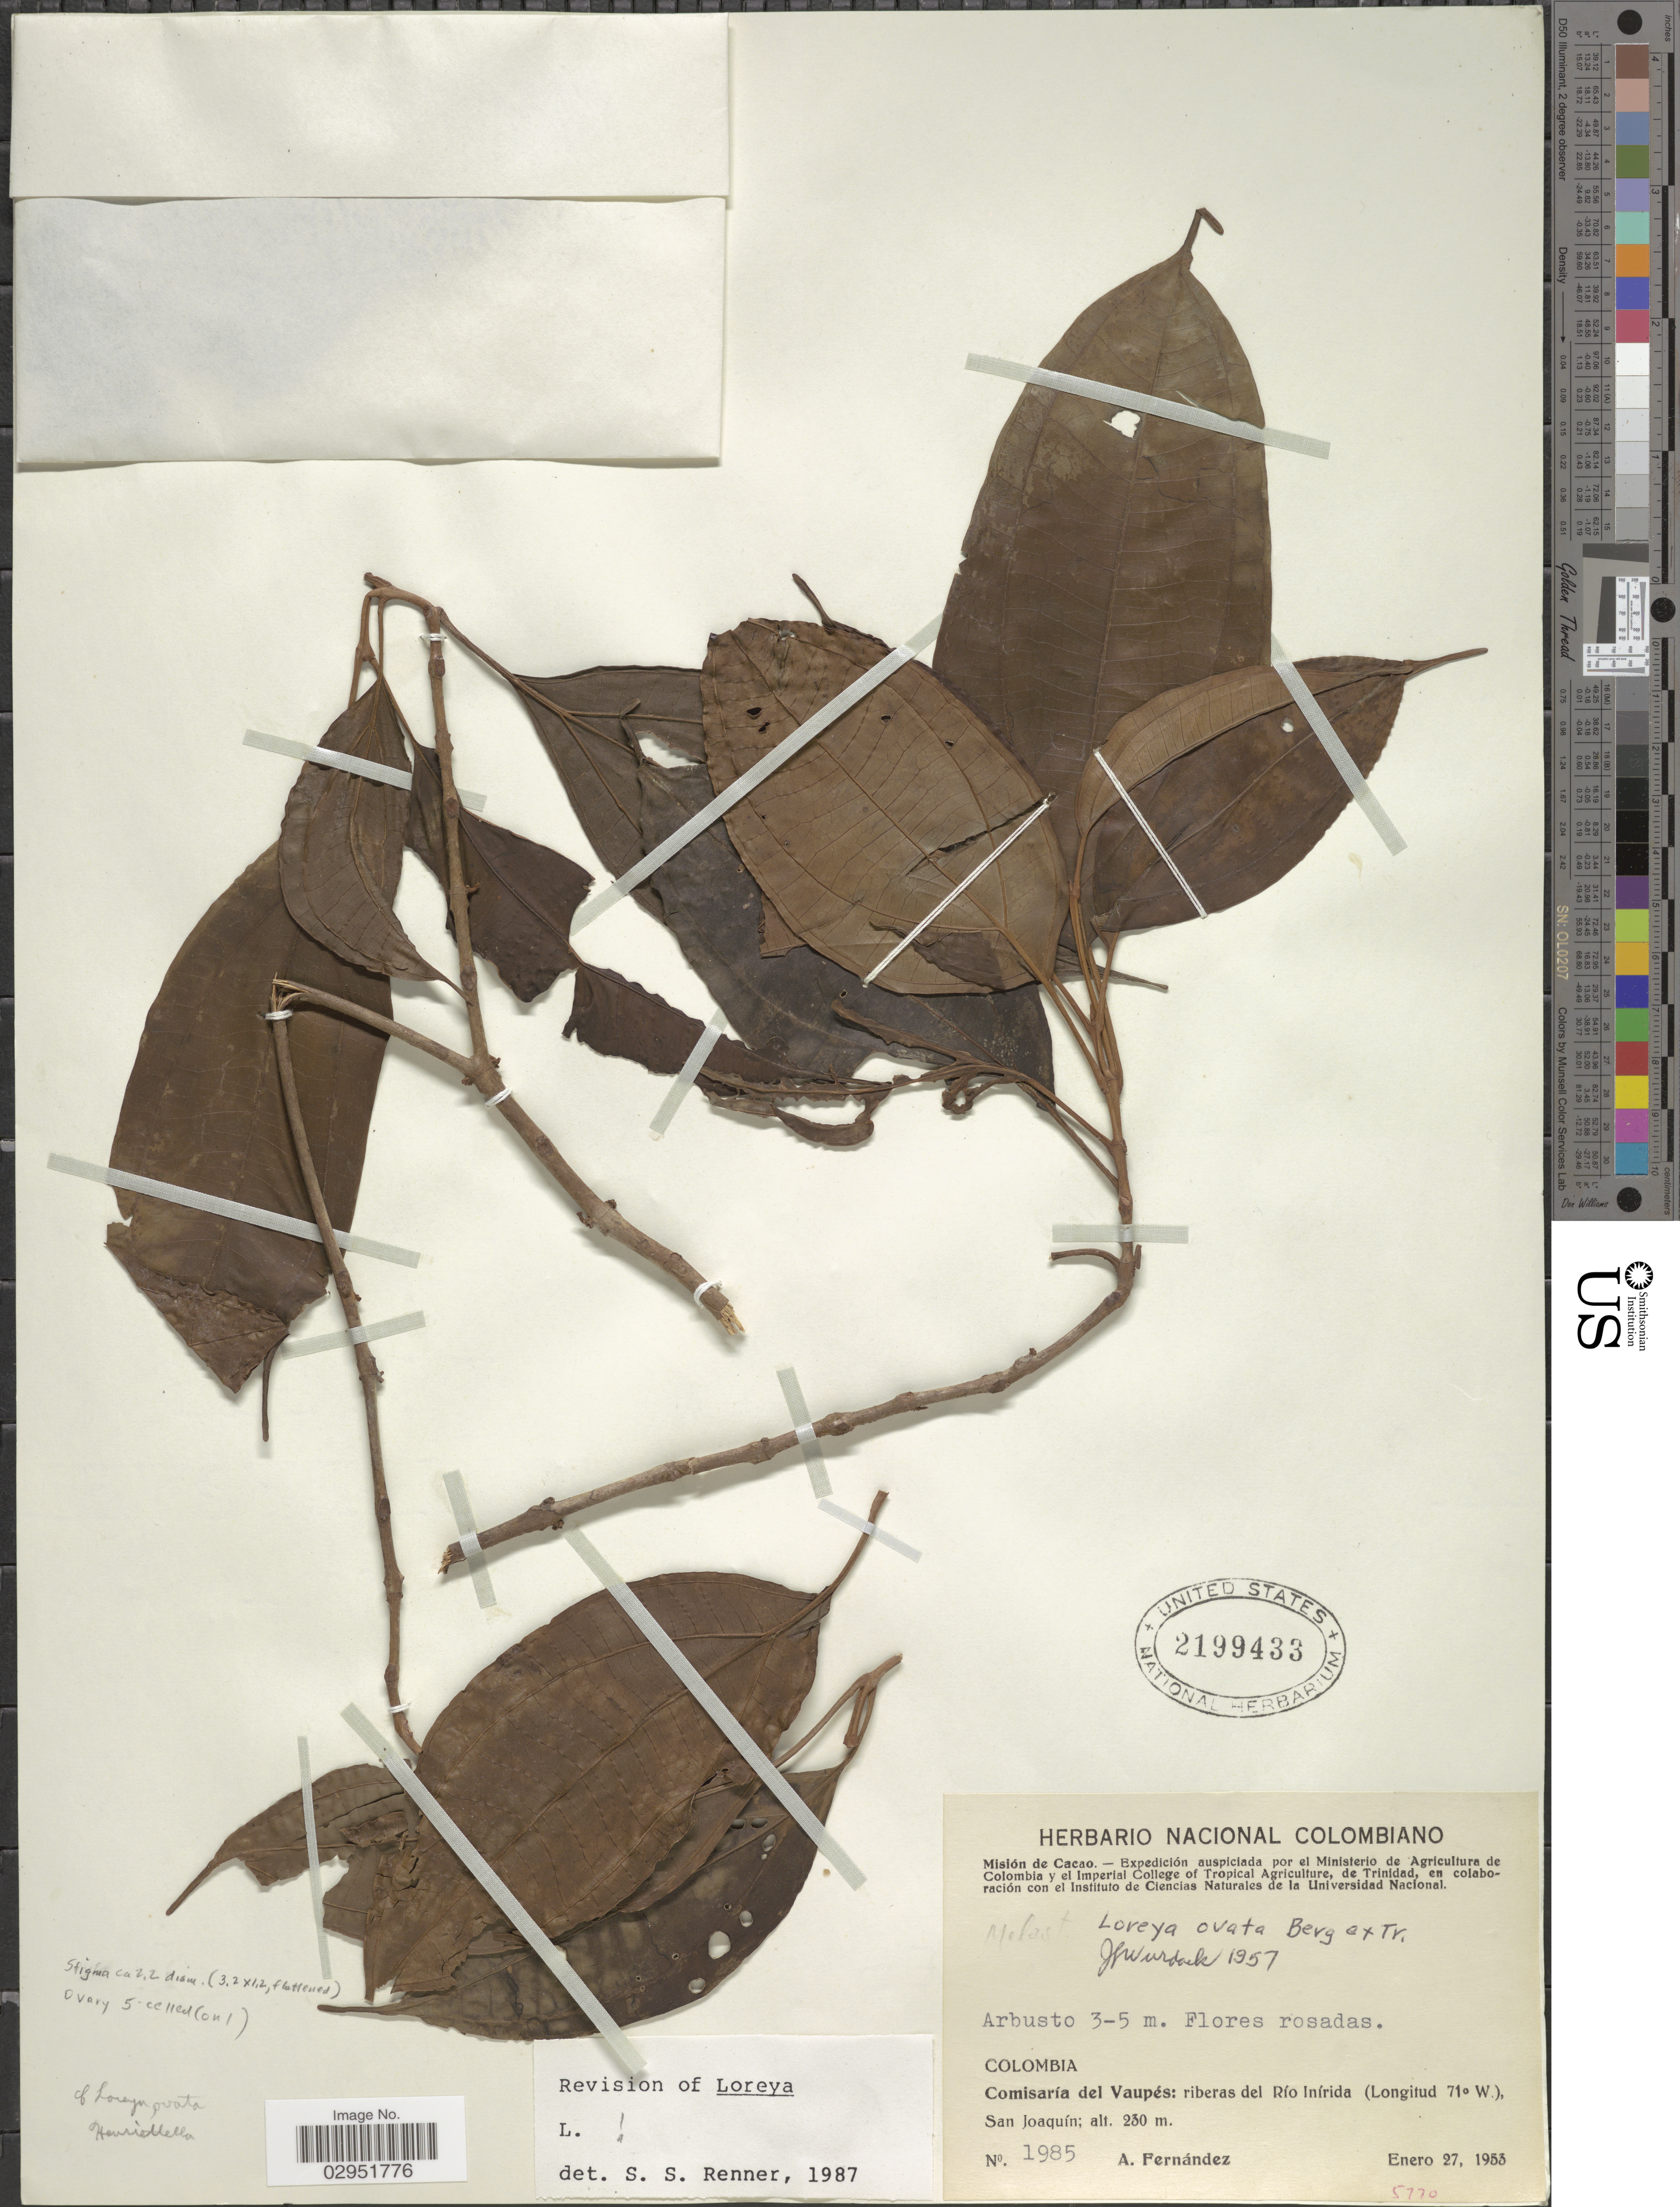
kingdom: Plantae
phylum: Tracheophyta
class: Magnoliopsida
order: Myrtales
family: Melastomataceae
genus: Bellucia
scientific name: Bellucia ovata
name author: (O. Berg ex Triana) Penneys et al.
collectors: A. Fernández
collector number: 1985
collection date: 1953-01-27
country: Colombia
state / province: Vaupés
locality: Comisaría del Vaupés: riberas del Río Inírida, San Joaquín.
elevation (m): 230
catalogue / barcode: US 2199433